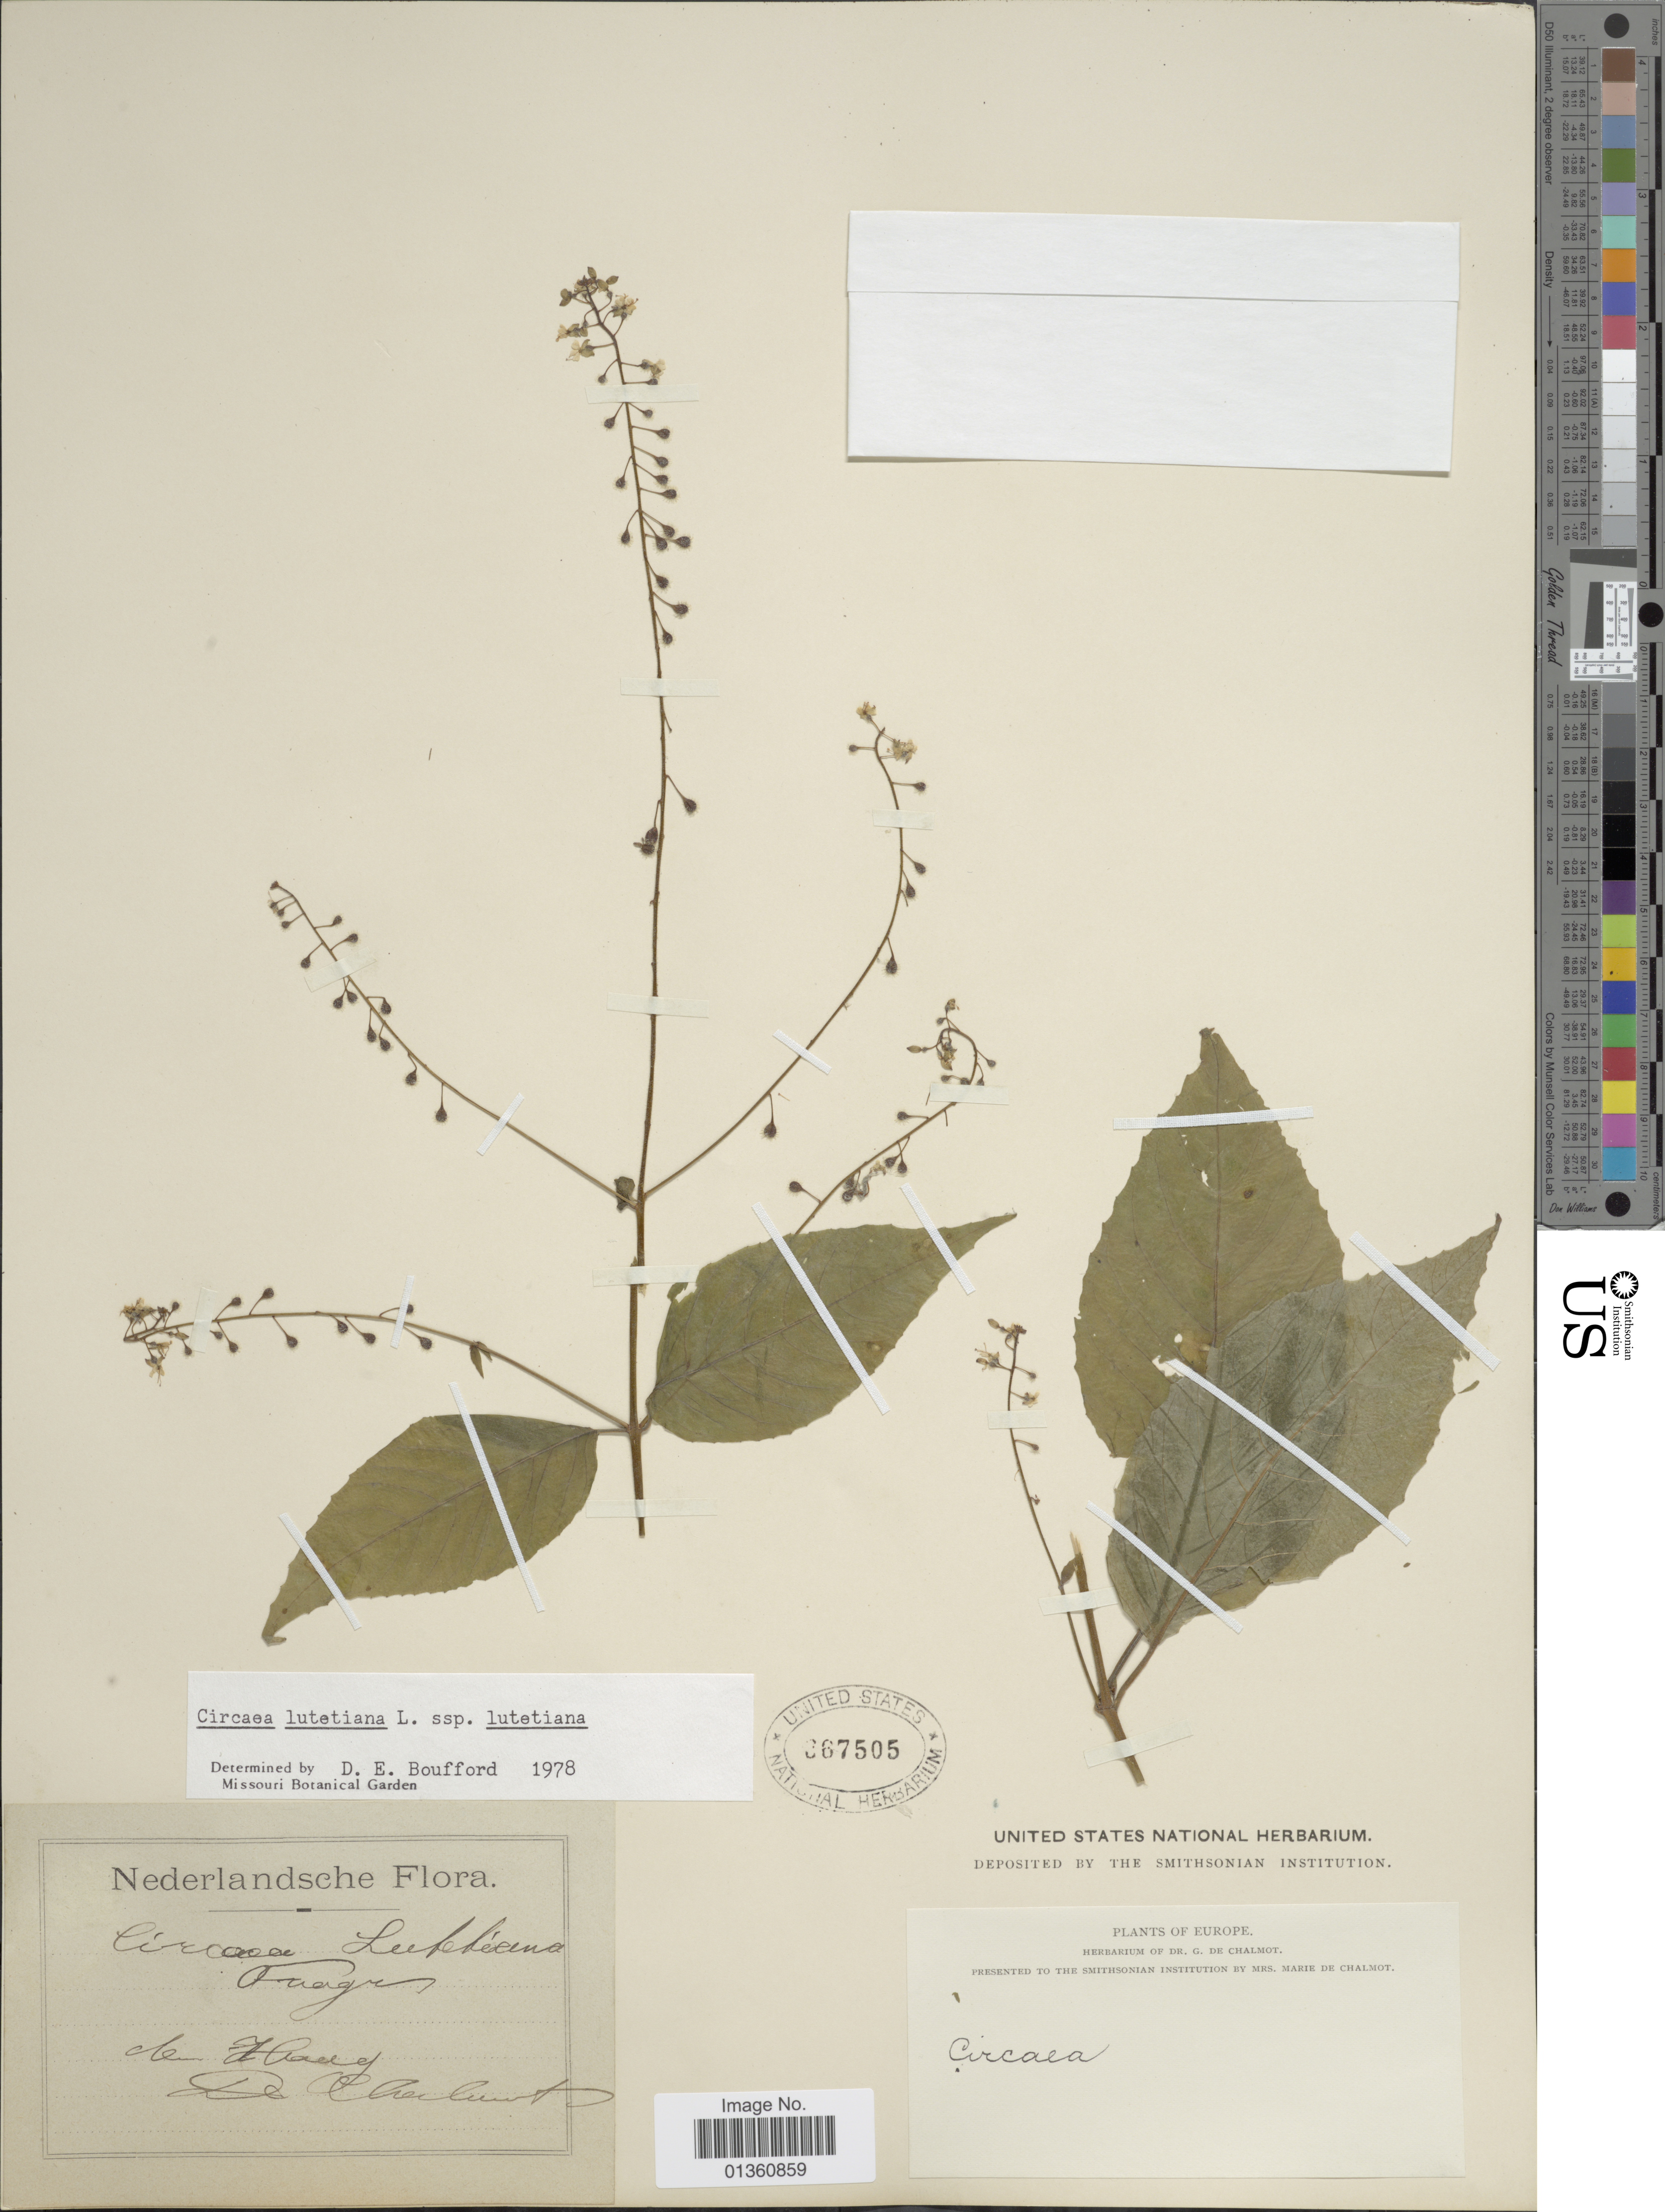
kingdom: Plantae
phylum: Tracheophyta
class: Magnoliopsida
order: Myrtales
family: Onagraceae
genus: Circaea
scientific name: Circaea lutetiana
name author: L.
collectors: G. de Chalmot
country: Netherlands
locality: Den Haag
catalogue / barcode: US 867505